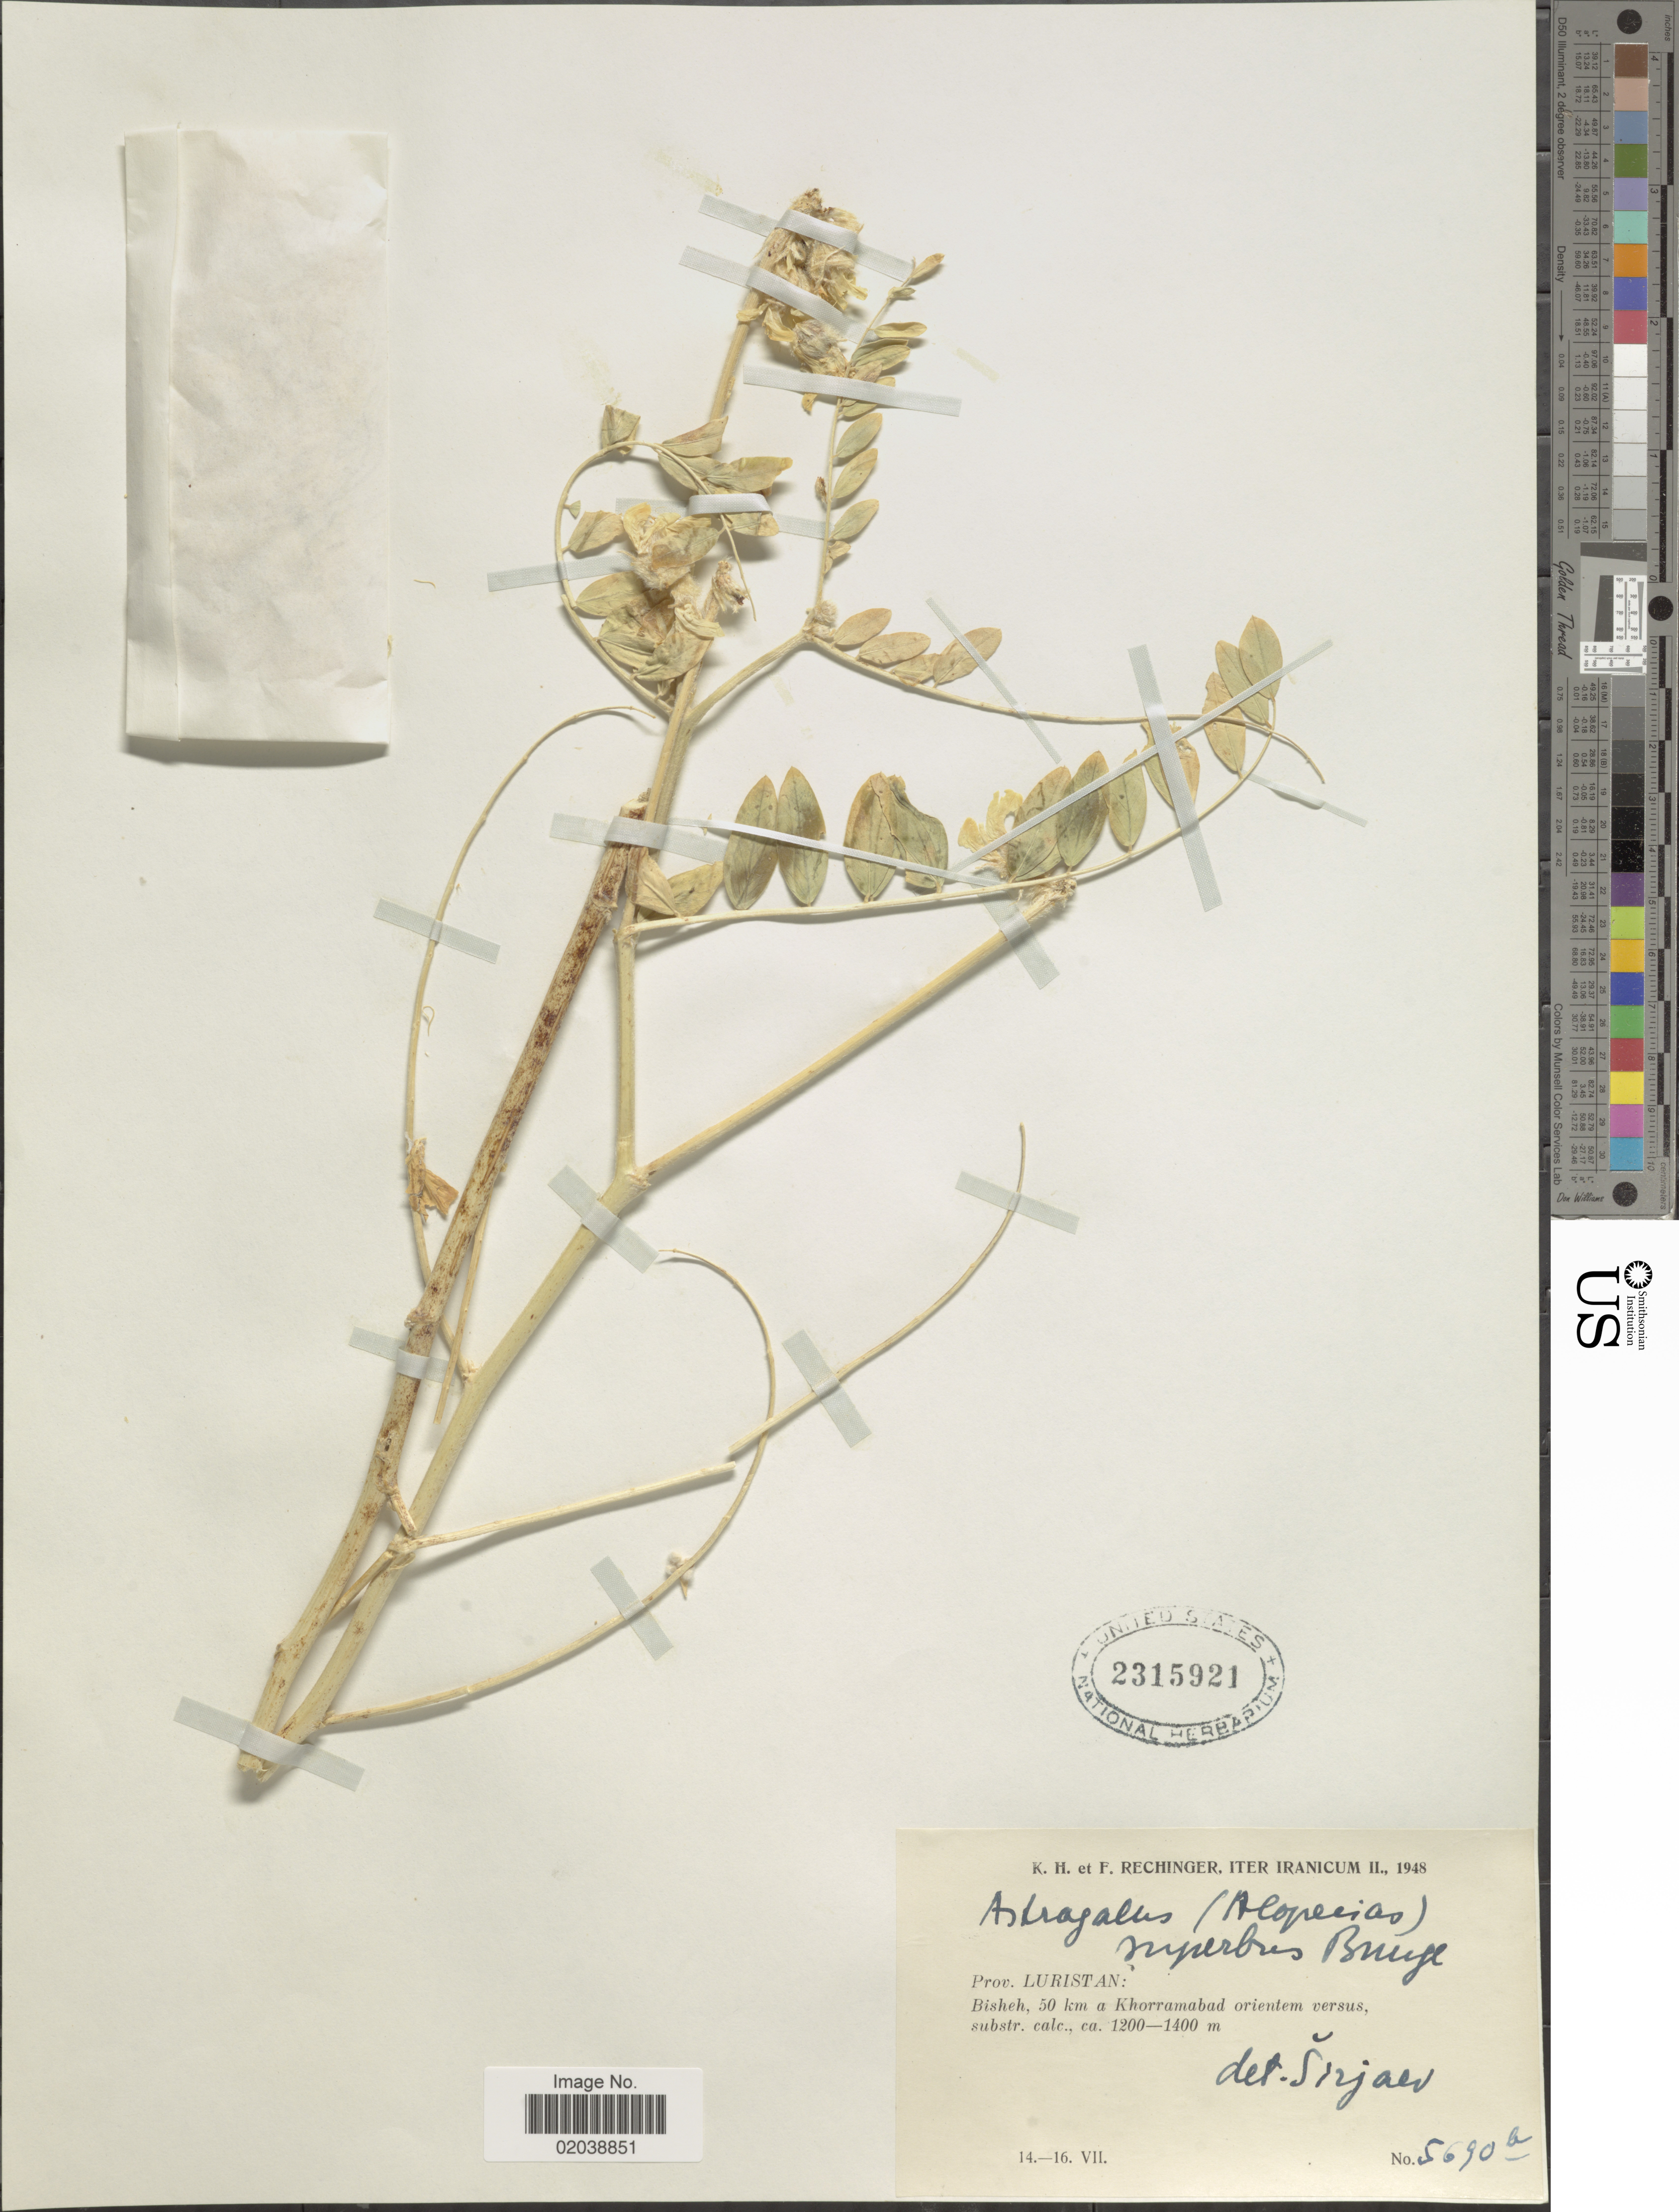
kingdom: Plantae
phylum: Tracheophyta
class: Magnoliopsida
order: Fabales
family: Fabaceae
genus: Astragalus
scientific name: Astragalus superbus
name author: Bunge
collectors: K. H. Rechinger & F. Rechinger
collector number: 5690b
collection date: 1948-07-14/1948-07-16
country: Iran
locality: Prov. Luristan: Bisheh, 50 k a Khorramabad orientem versus substr. calc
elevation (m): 1200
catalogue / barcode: US 2315921